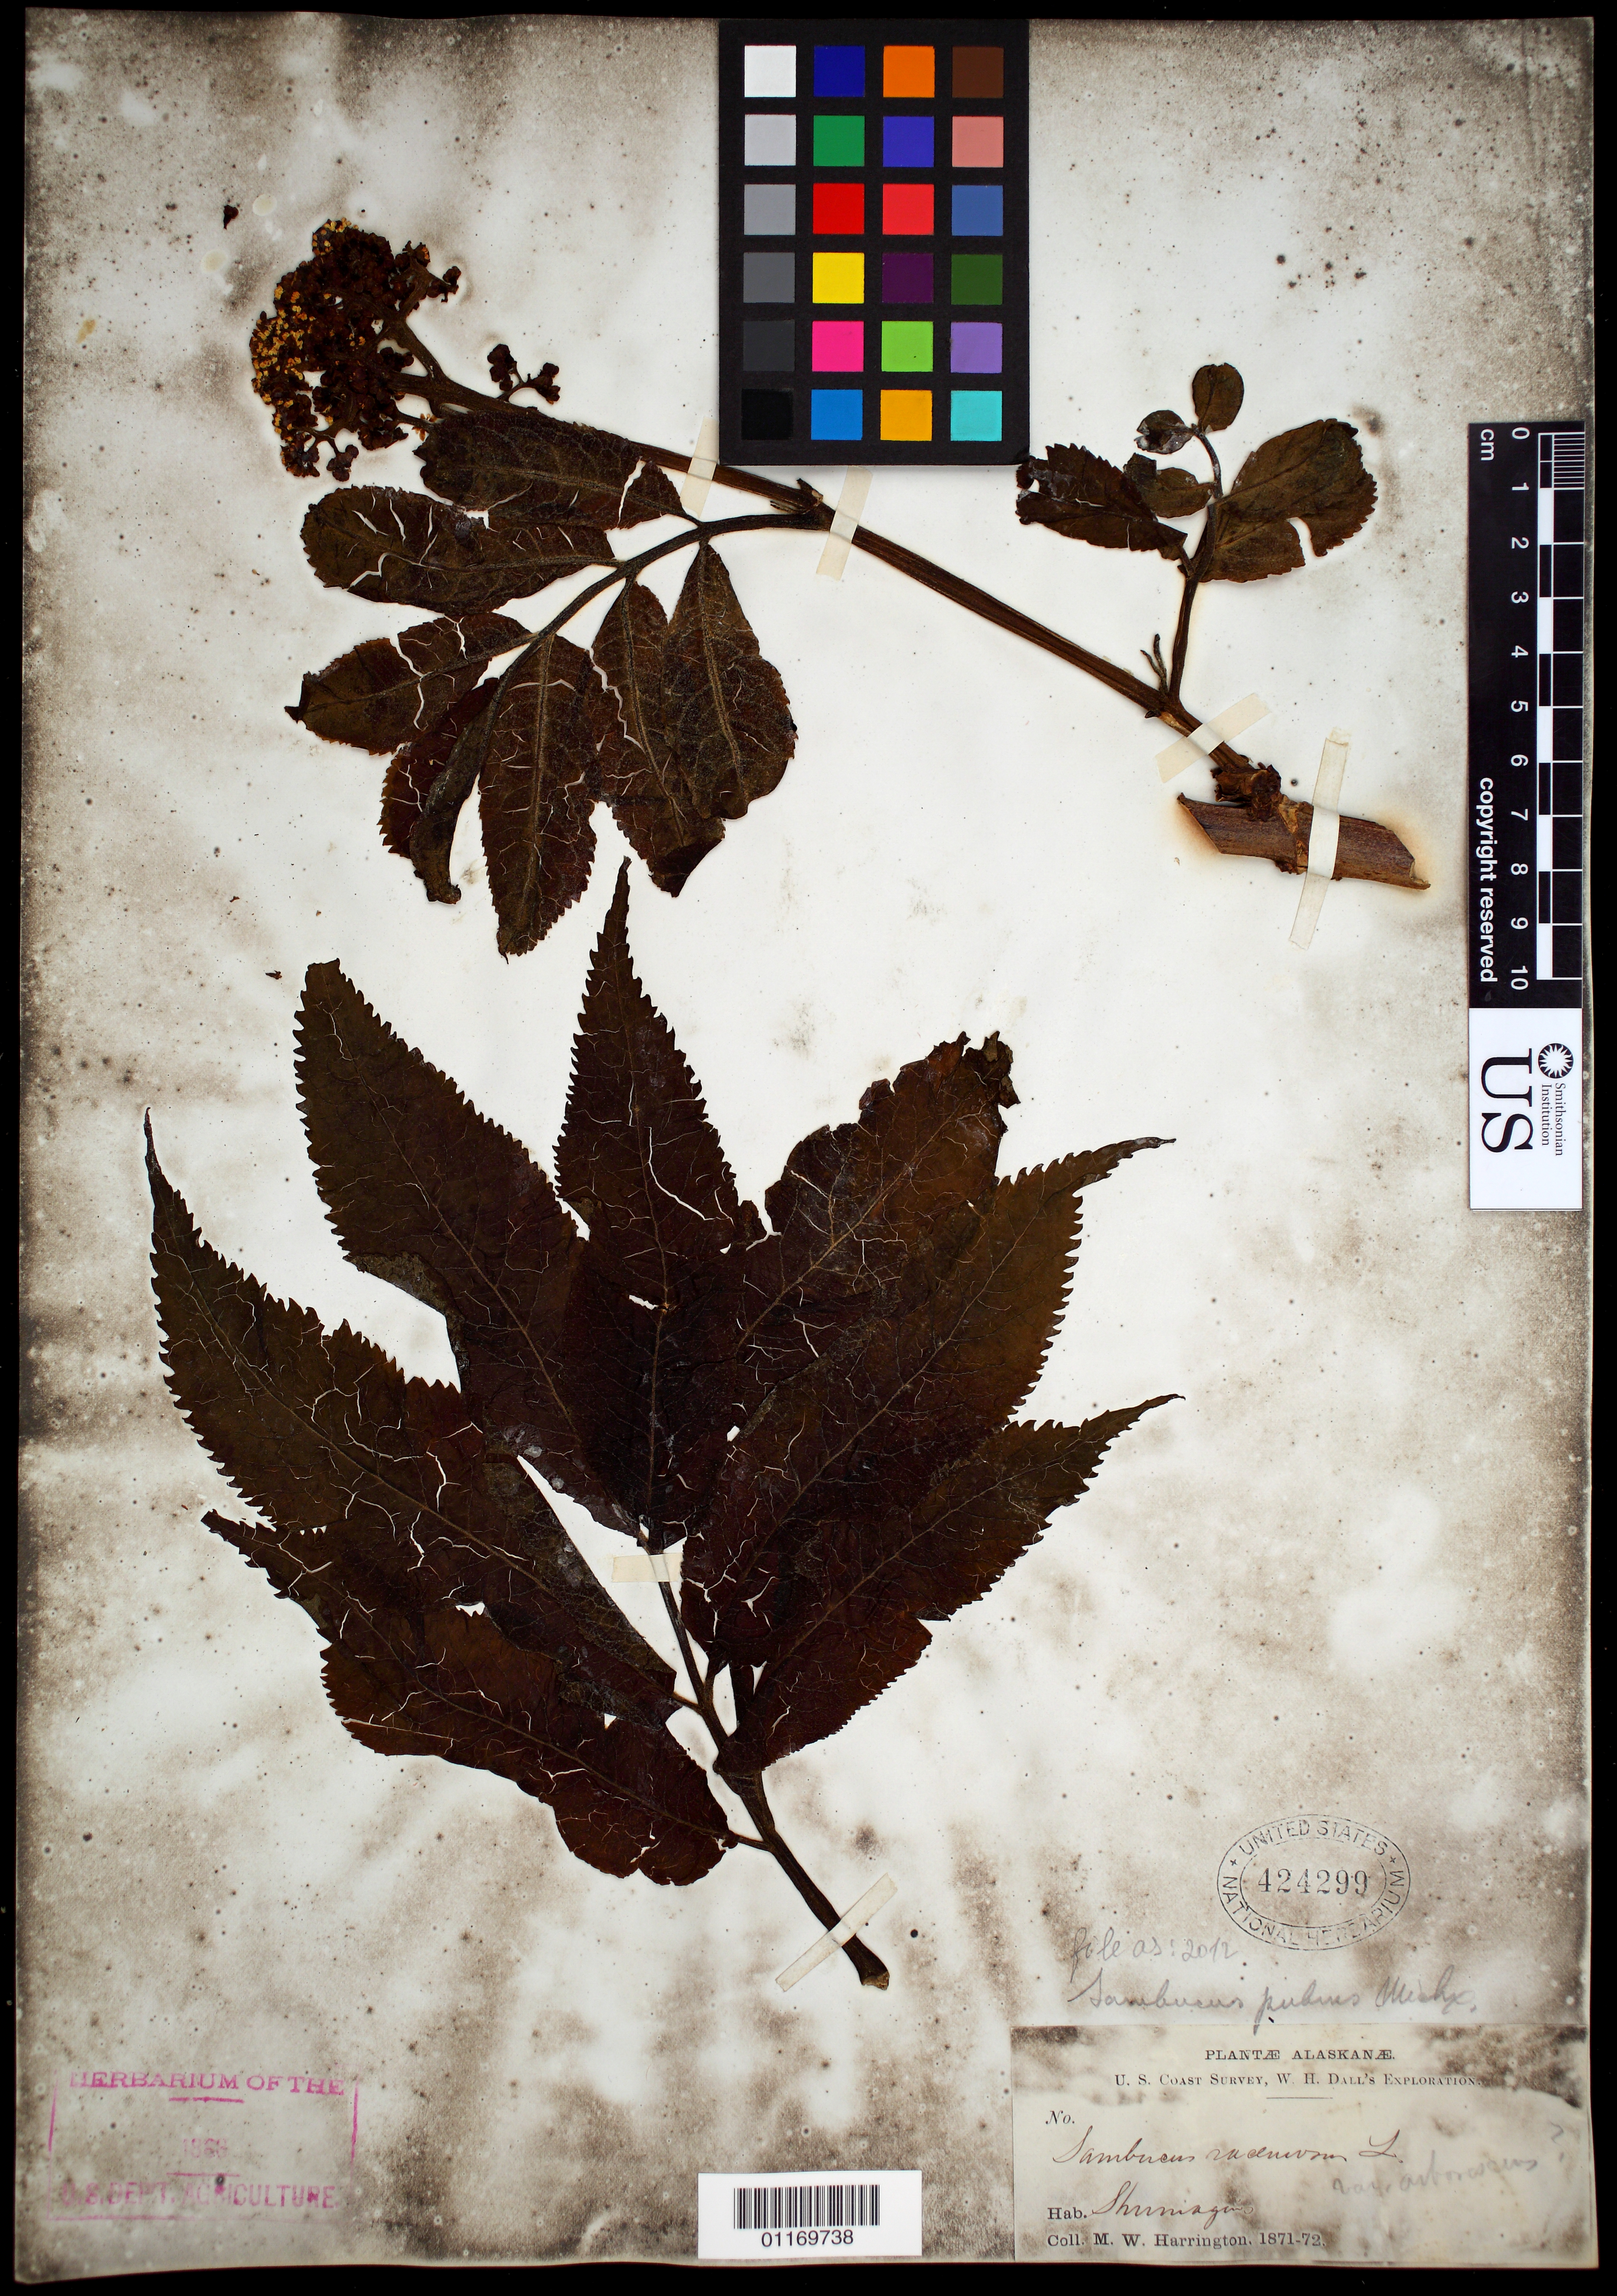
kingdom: Plantae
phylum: Tracheophyta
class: Magnoliopsida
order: Dipsacales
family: Viburnaceae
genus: Sambucus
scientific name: Sambucus pubens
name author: Michx.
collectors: M. W. Harrington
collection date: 1871/1872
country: United States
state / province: Alaska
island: Shumagin Islands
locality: Shumagin Islands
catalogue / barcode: US 424299